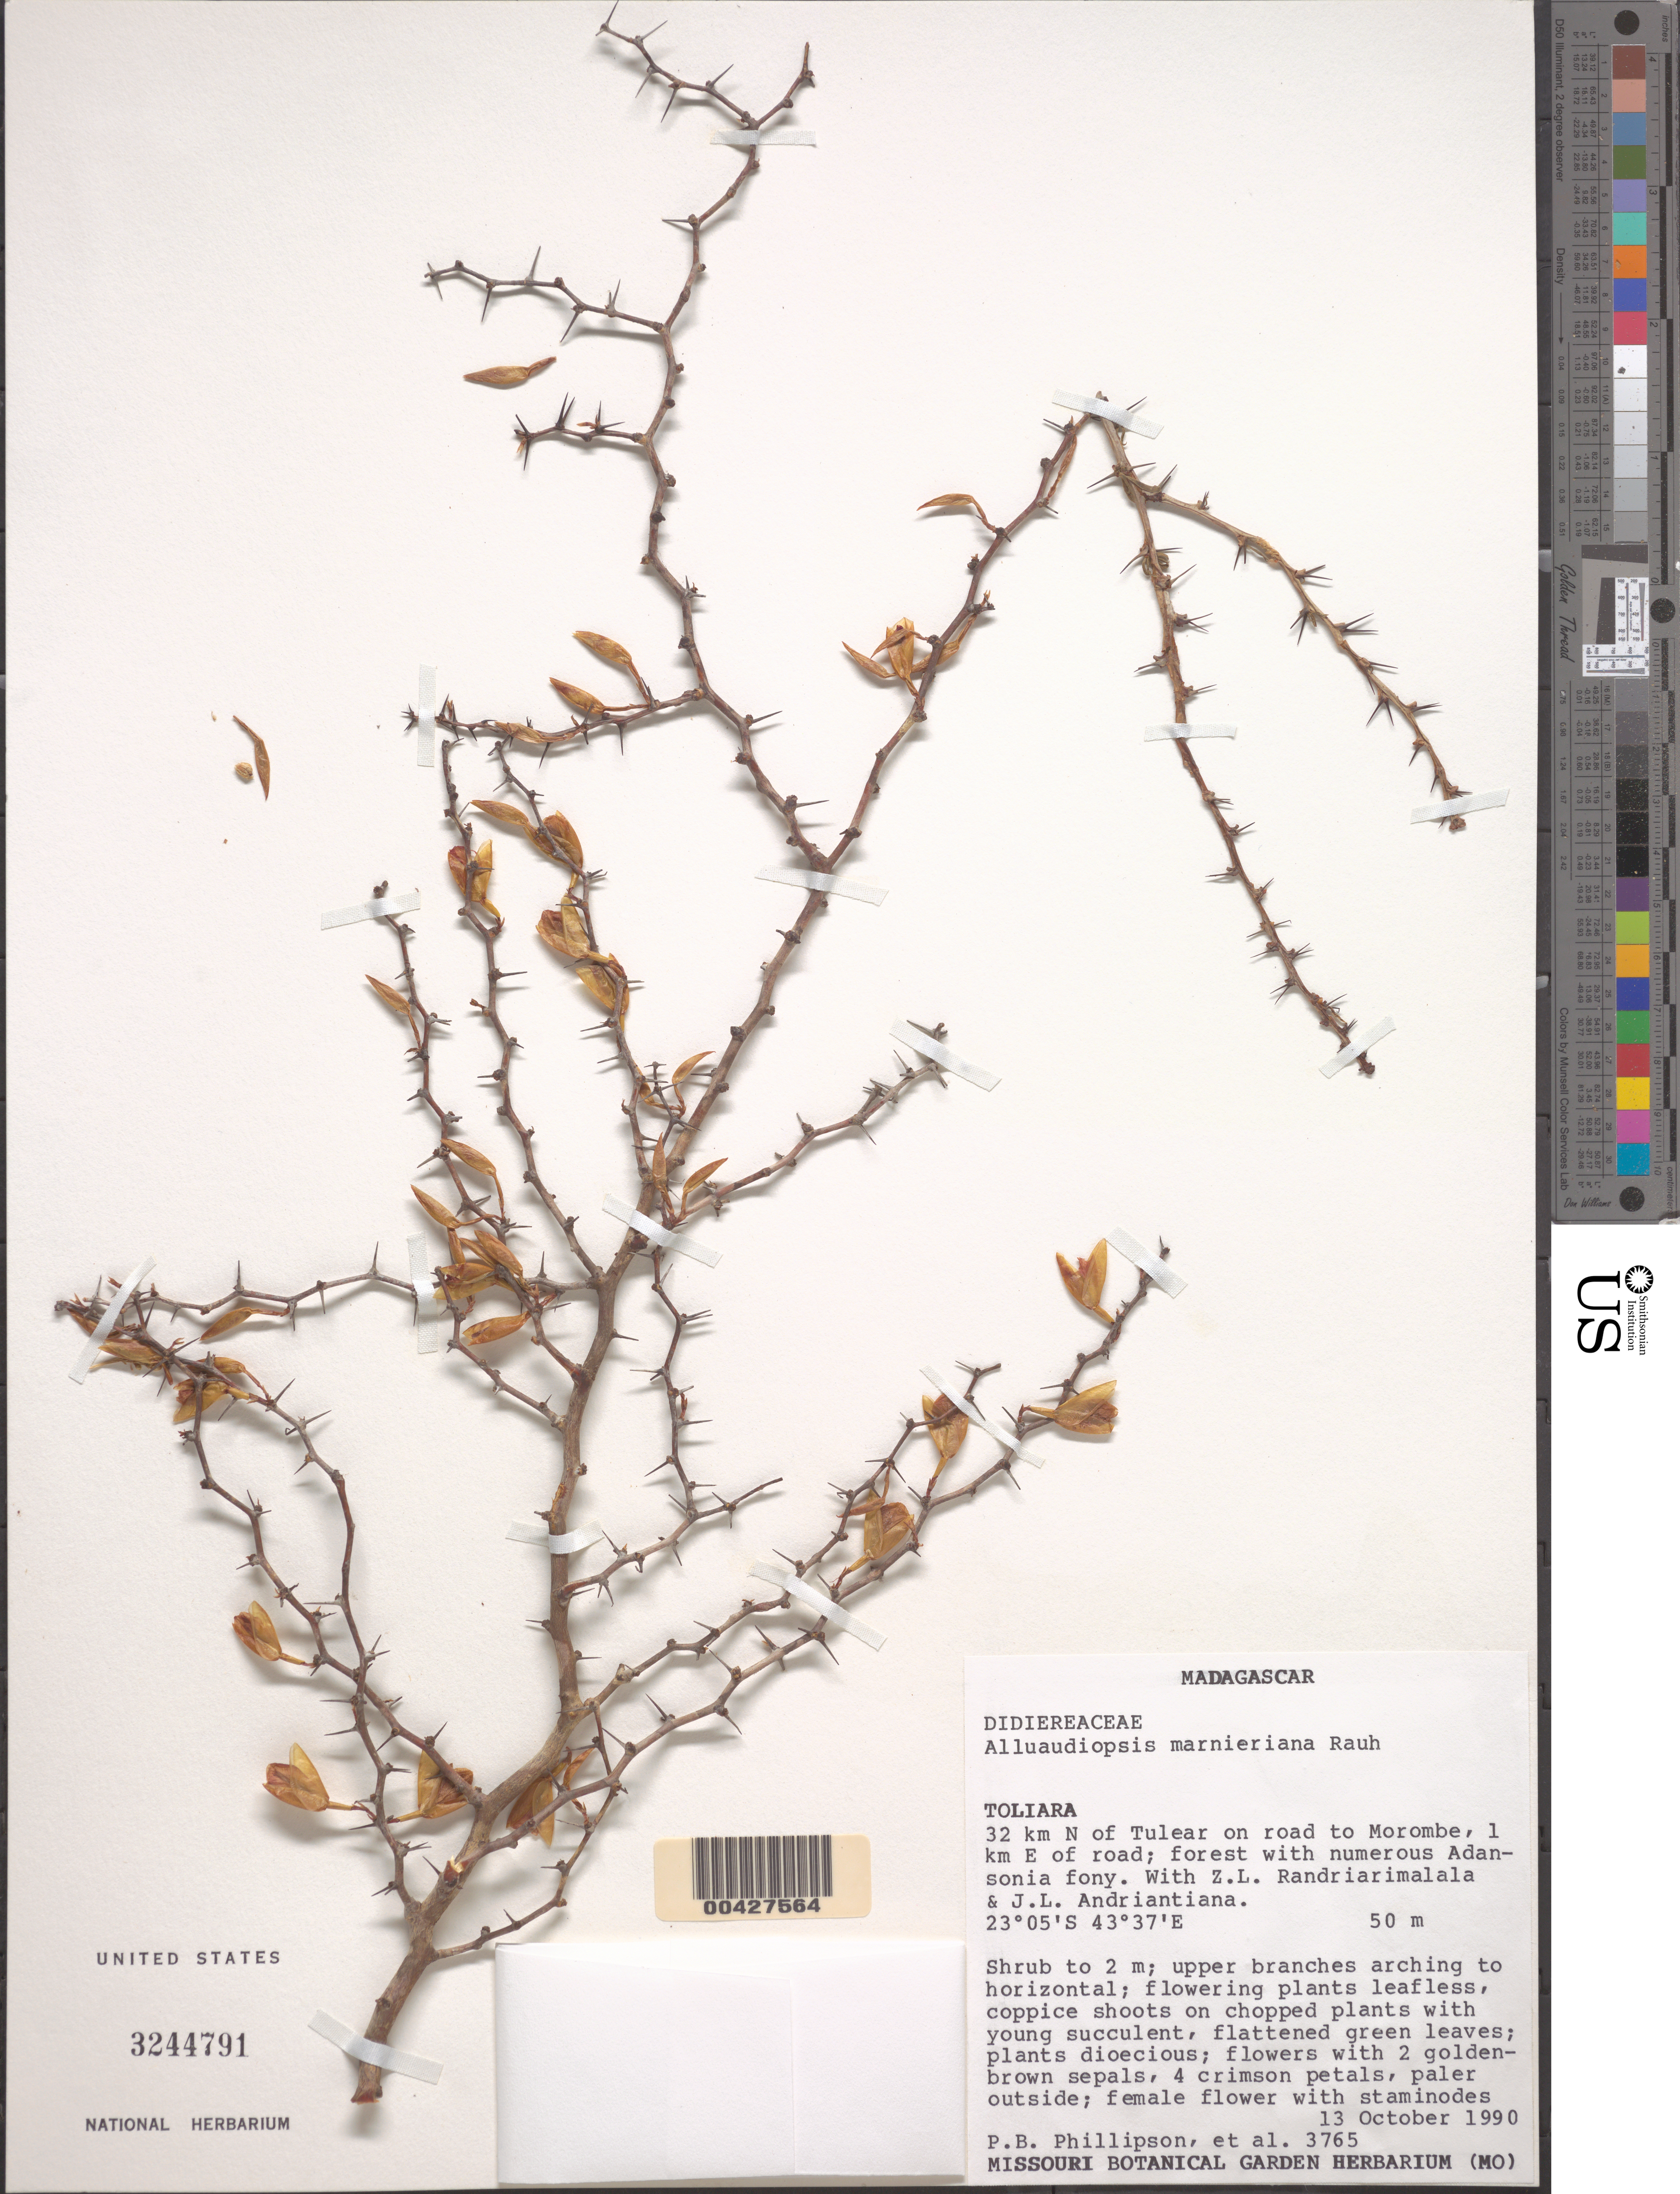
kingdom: Plantae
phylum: Tracheophyta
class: Magnoliopsida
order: Caryophyllales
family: Didiereaceae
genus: Alluaudiopsis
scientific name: Alluaudiopsis marnieriana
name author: Rauh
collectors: P. B. Phillipson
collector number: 3765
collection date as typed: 13 Oct 1990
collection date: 1990-10-13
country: Madagascar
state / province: Atsimo-Andrefana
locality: N of tulear on road to morombe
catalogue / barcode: US 3244791